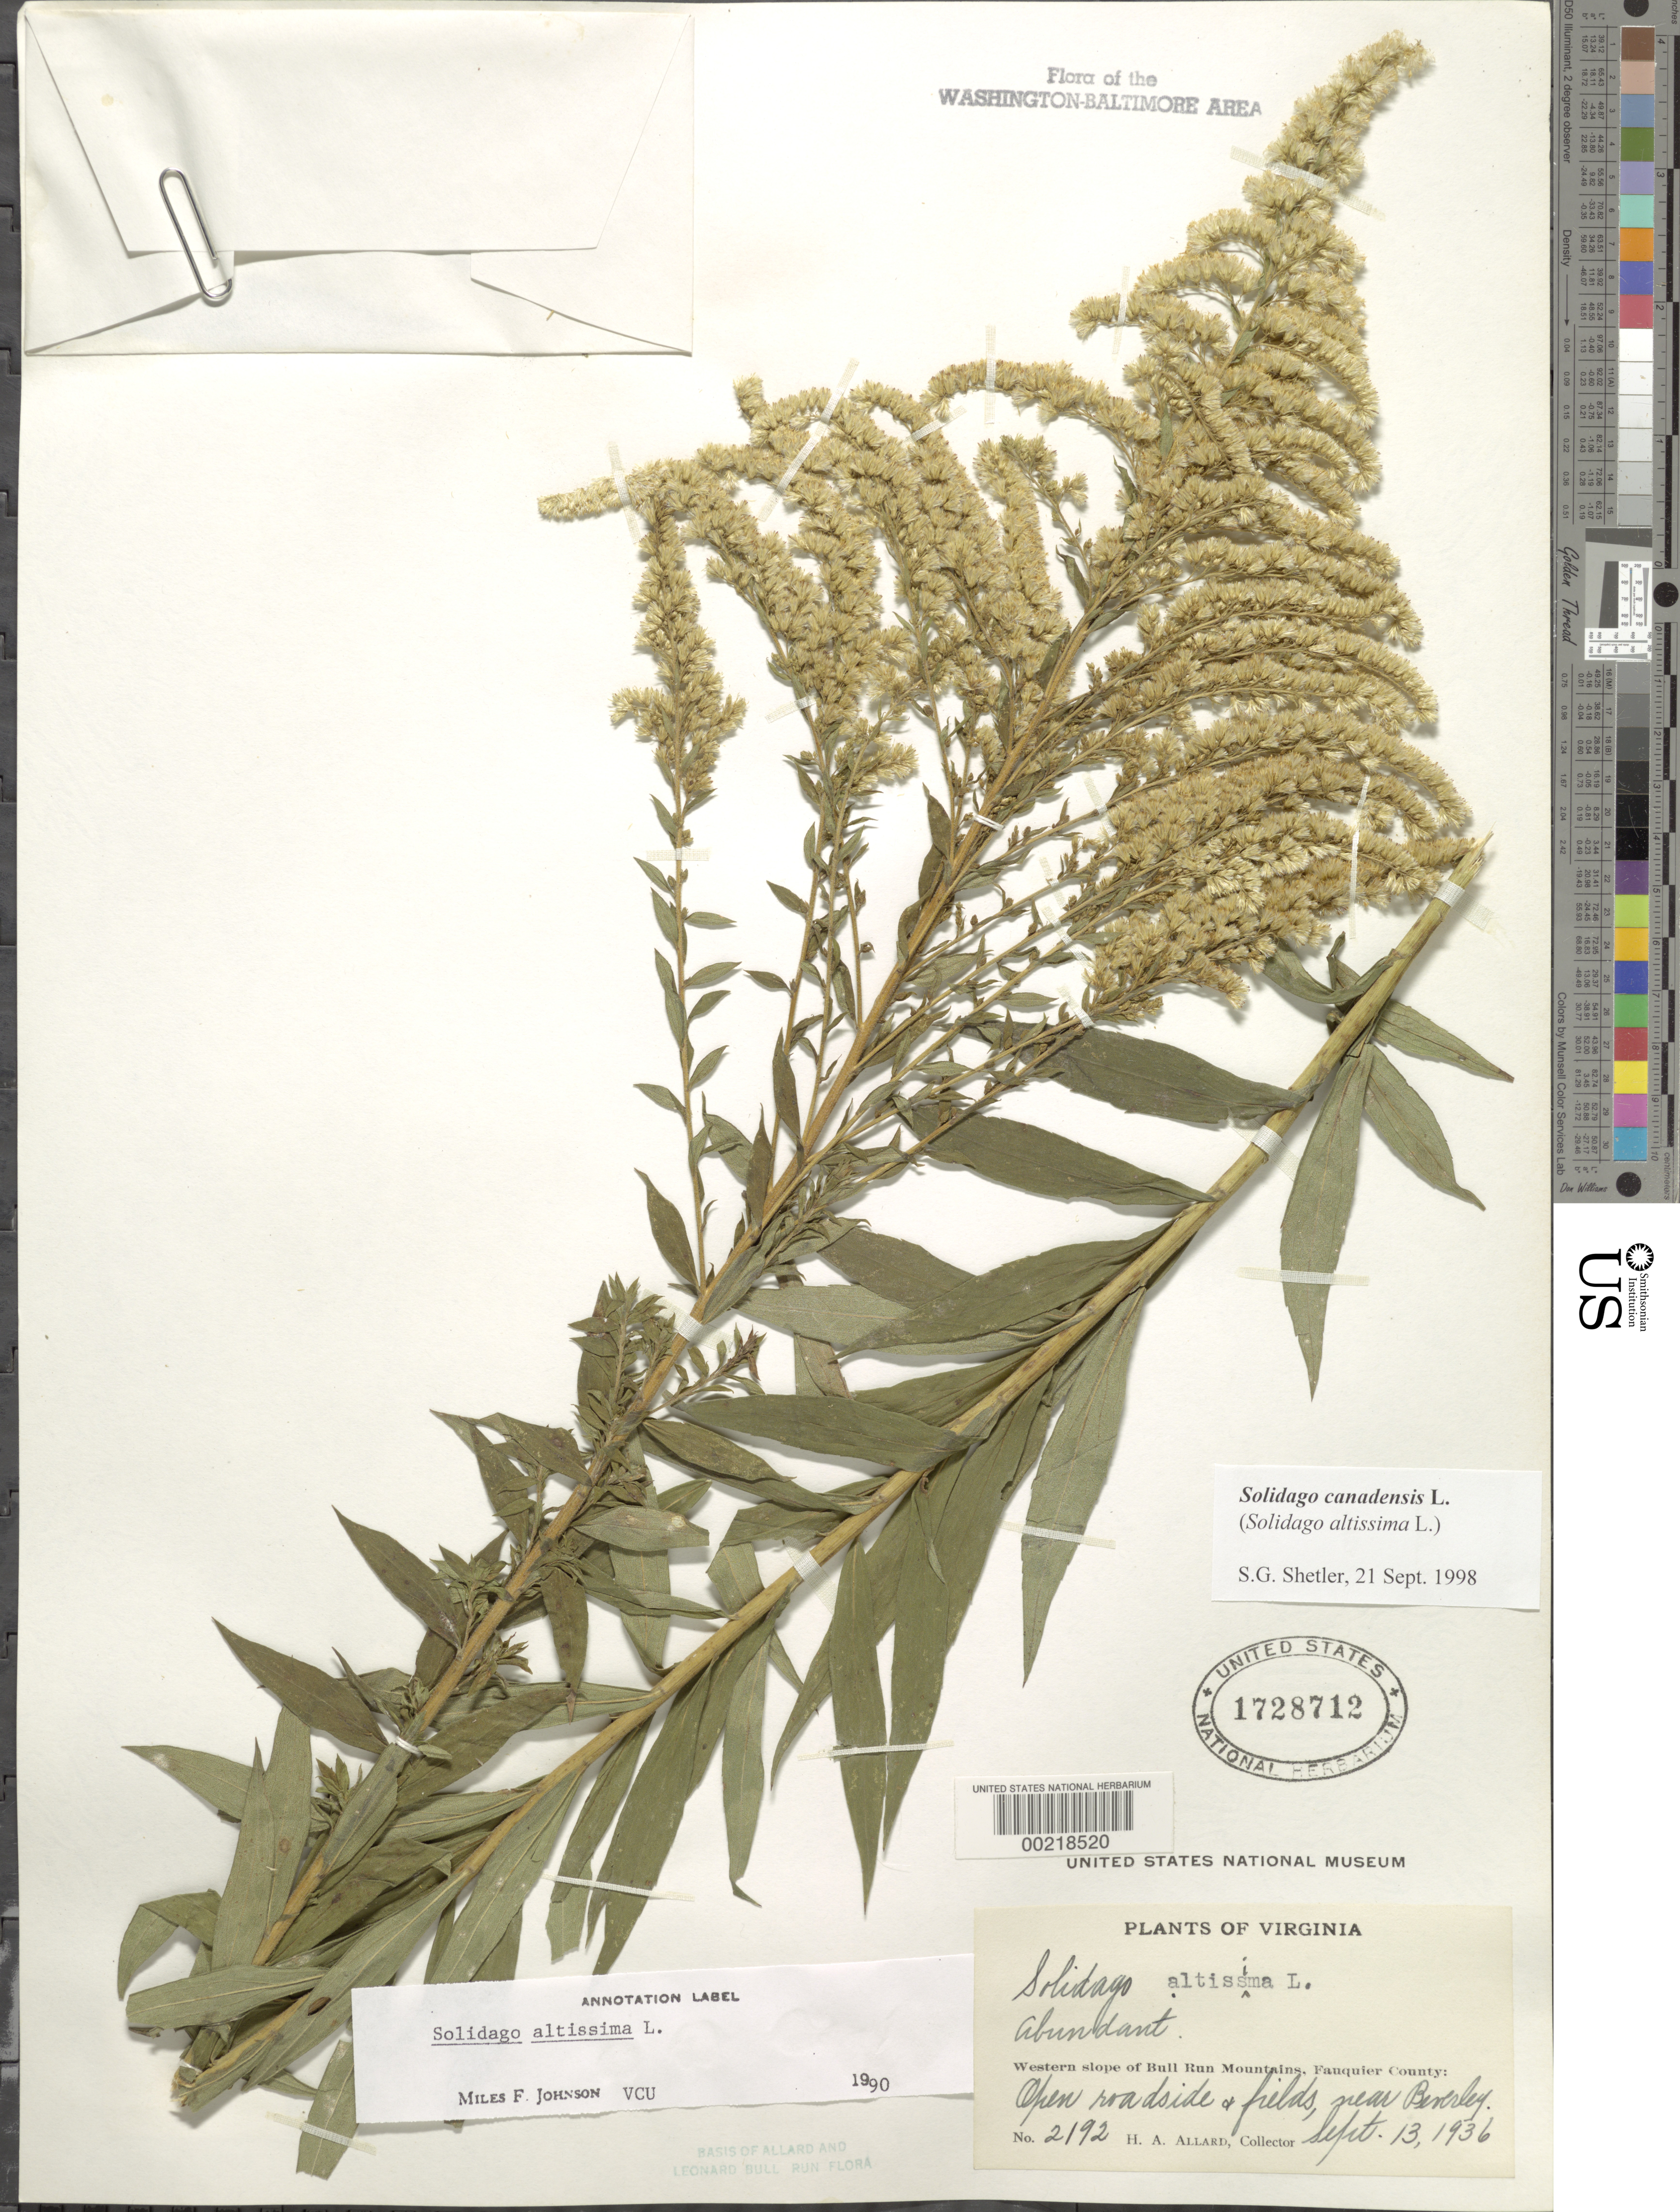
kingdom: Plantae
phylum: Tracheophyta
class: Magnoliopsida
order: Asterales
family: Asteraceae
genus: Solidago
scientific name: Solidago canadensis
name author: L.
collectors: H. A. Allard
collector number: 2192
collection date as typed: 13 Sep 1936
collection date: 1936-09-13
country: United States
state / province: Virginia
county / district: Fauquier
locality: Near Beverley western slope of Bull Run Mountains Bull Run Mts.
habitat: Open roadside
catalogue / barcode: US 1728712